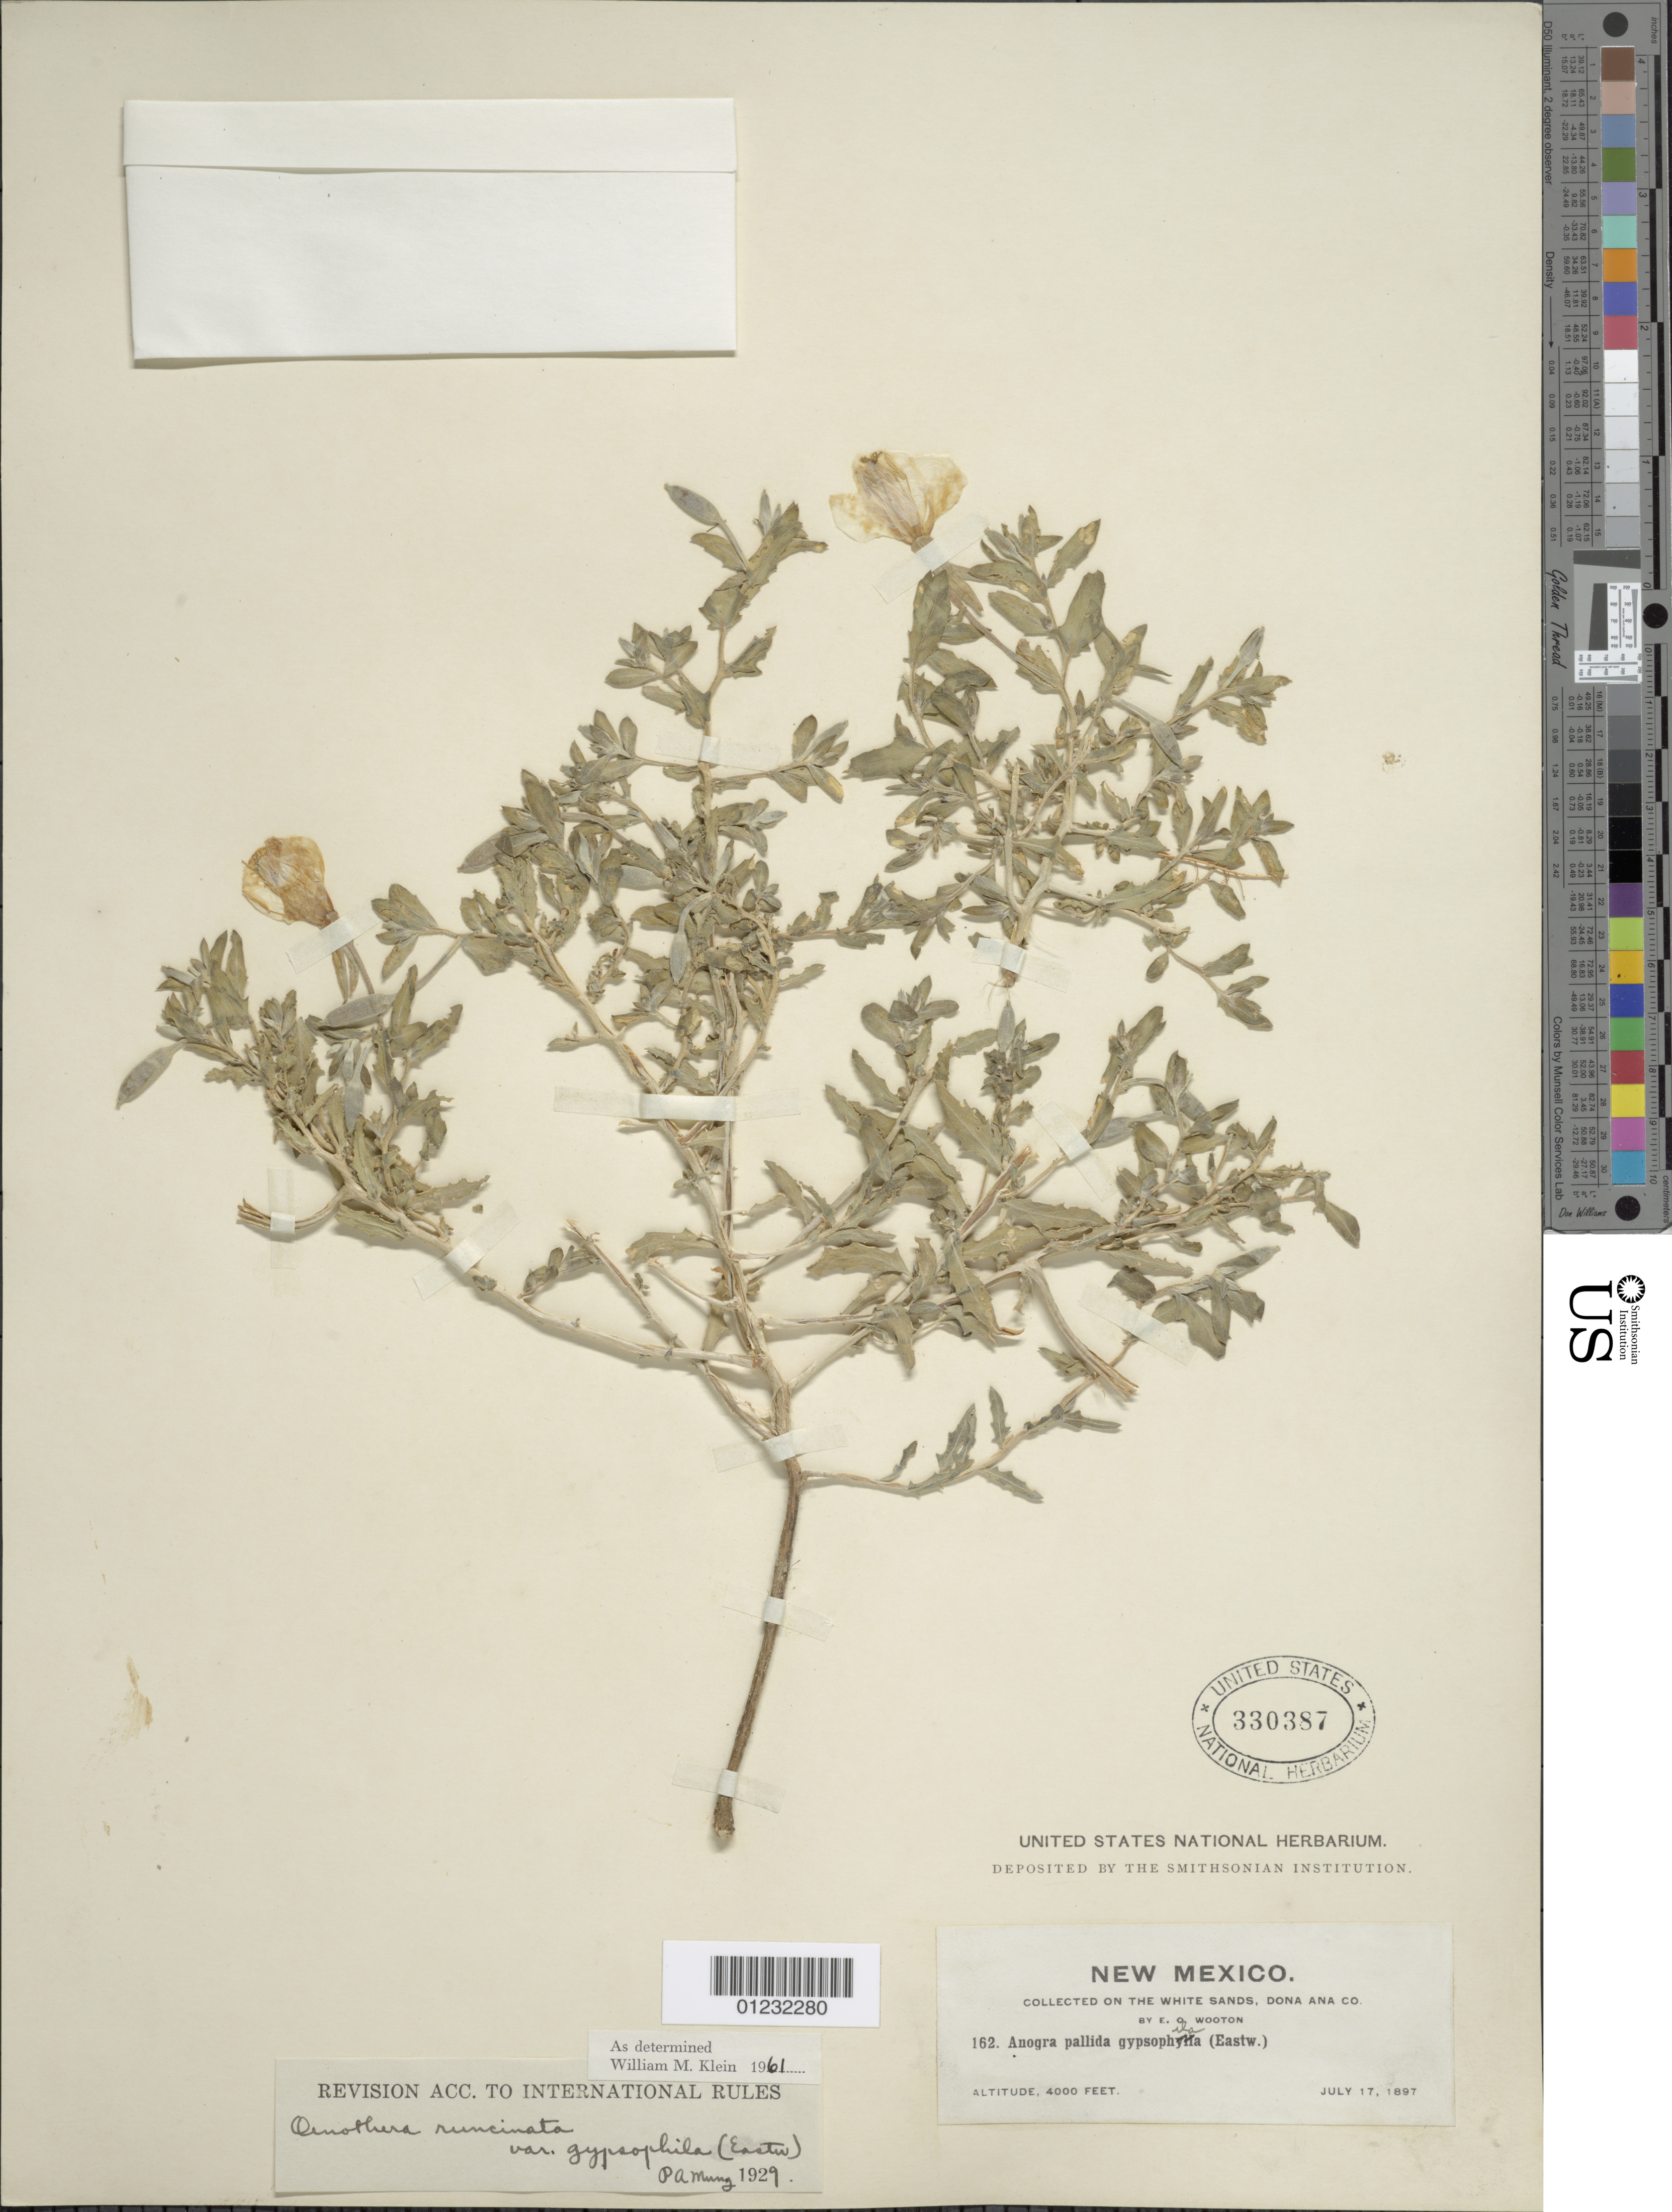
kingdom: Plantae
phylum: Tracheophyta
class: Magnoliopsida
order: Myrtales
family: Onagraceae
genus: Oenothera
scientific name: Oenothera pallida subsp. runcinata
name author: (Engelm.) Munz & W.M. Klein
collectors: E. O. Wooton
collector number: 162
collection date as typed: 17 Jul 1897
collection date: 1897-07-17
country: United States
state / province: New Mexico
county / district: Dona Ana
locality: White Sands.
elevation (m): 1219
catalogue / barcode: US 330387